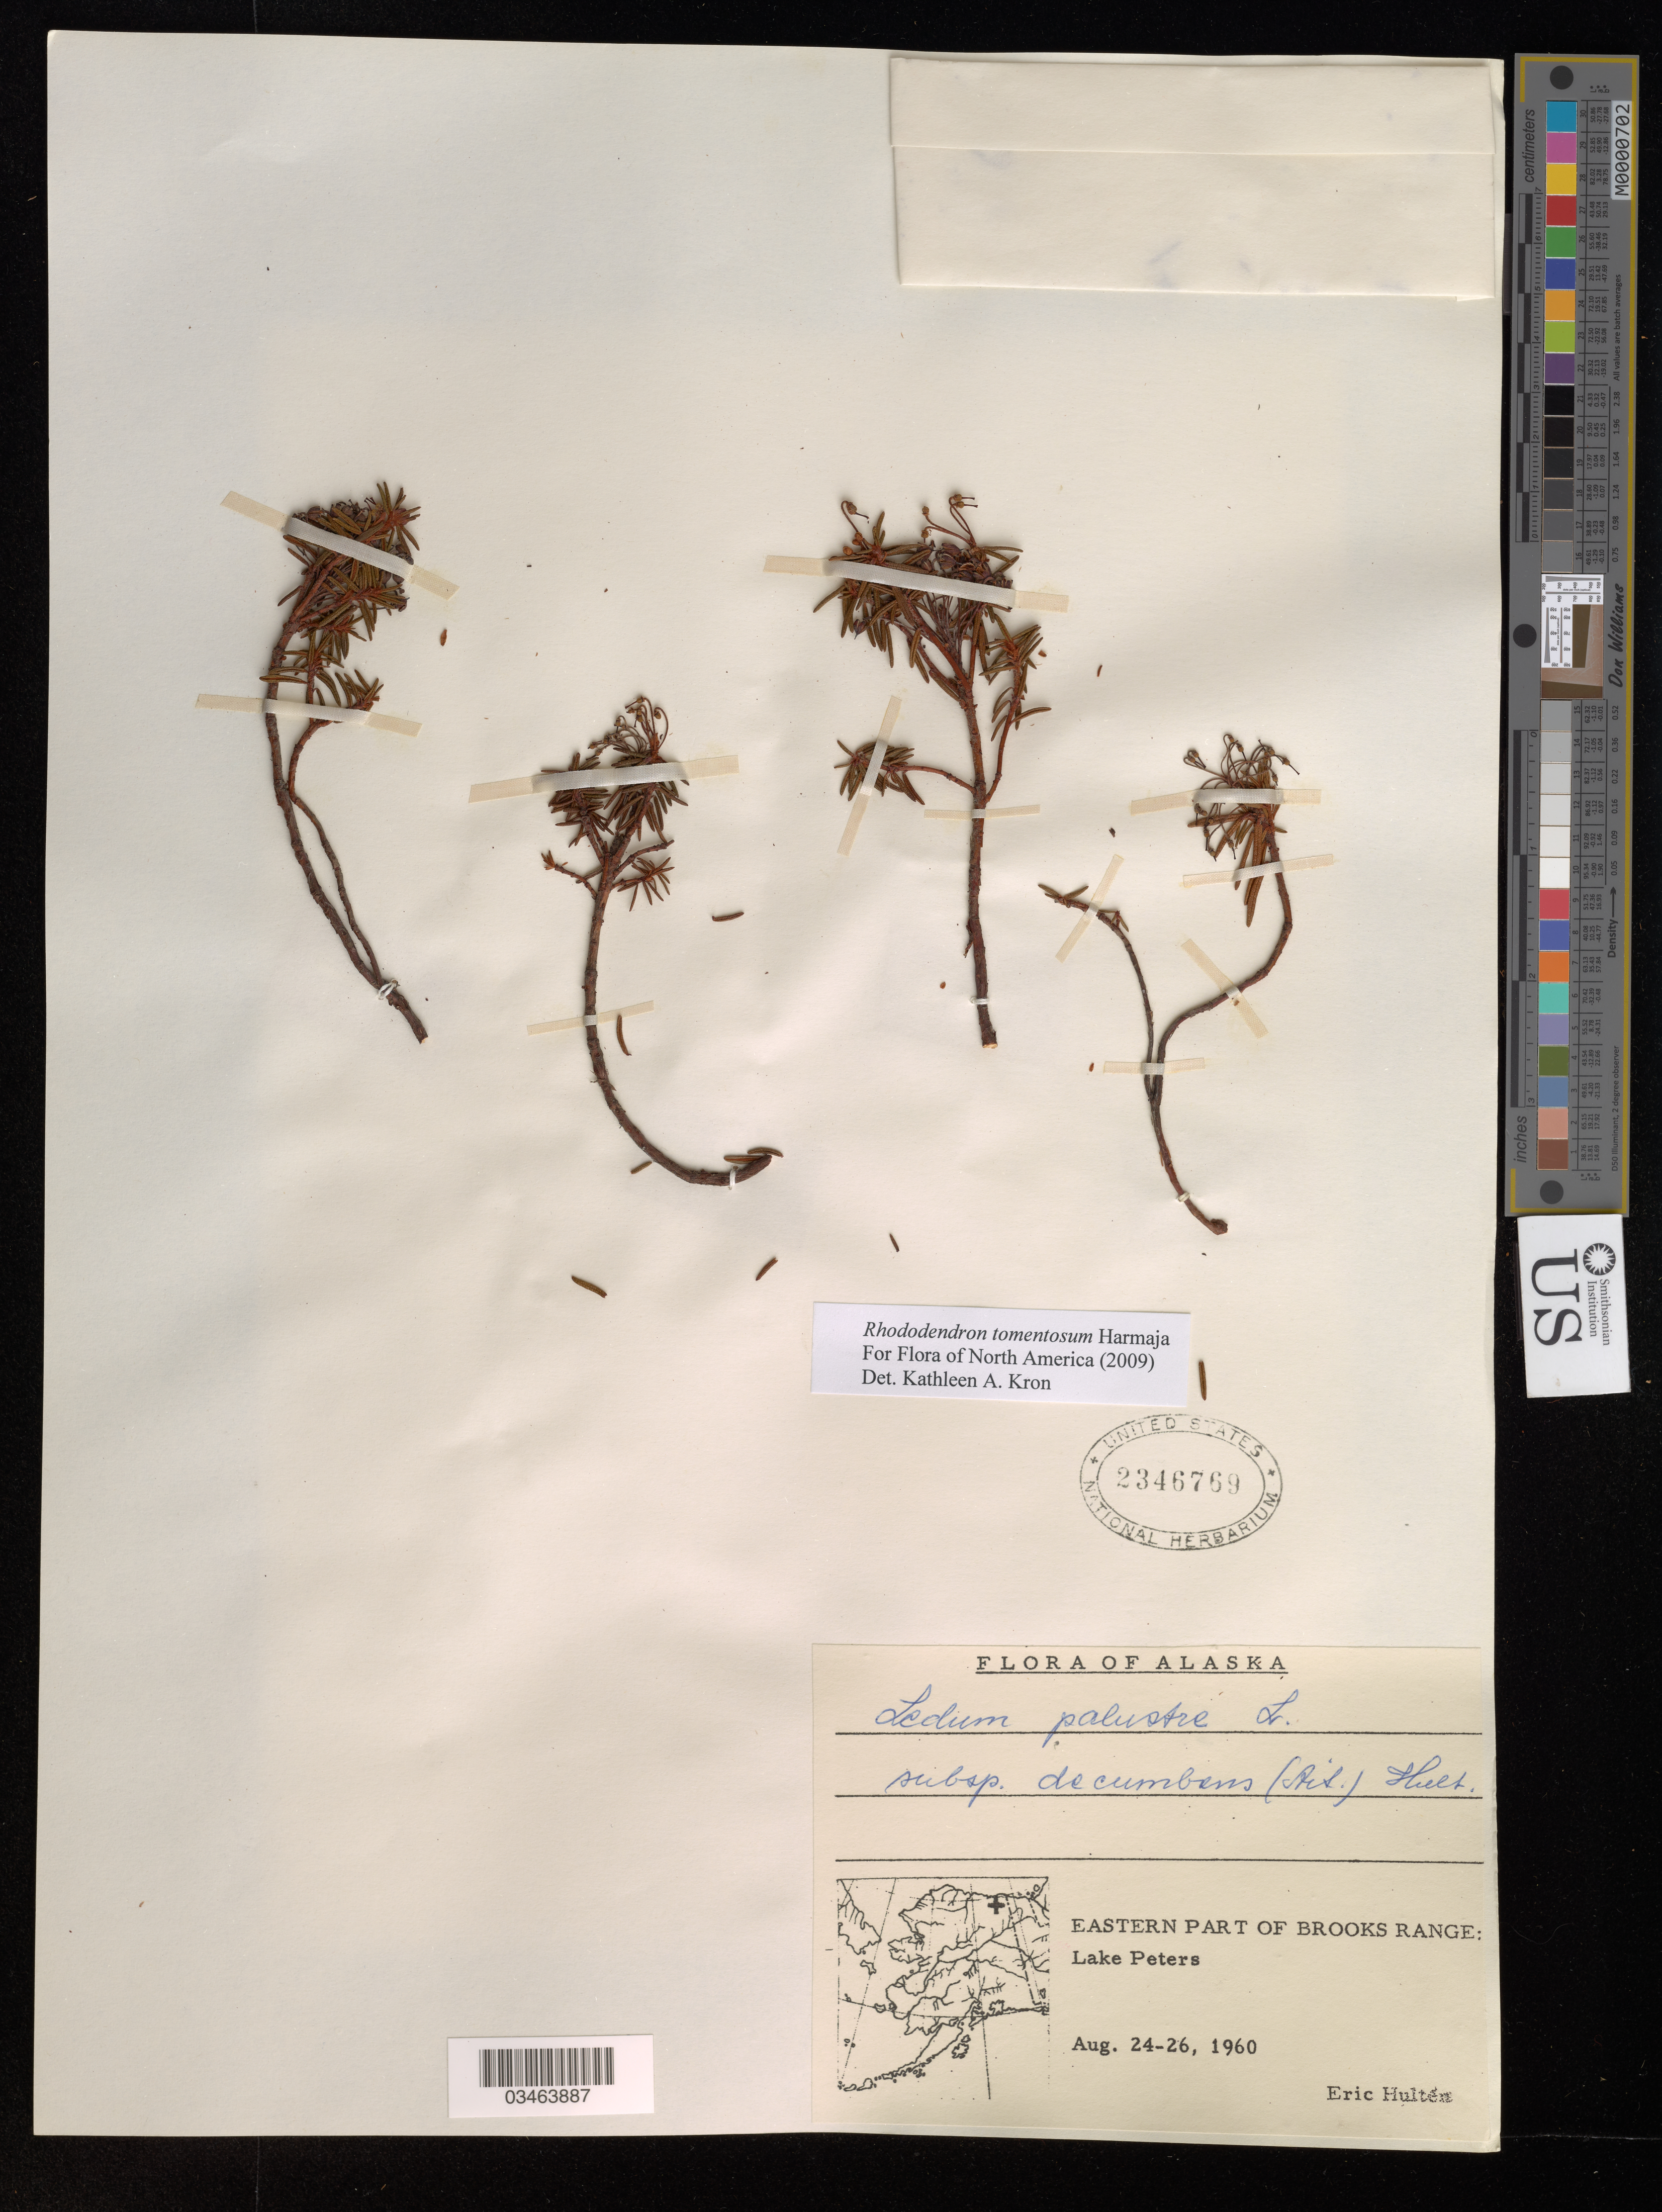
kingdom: Plantae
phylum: Tracheophyta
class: Magnoliopsida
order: Ericales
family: Ericaceae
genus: Rhododendron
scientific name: Rhododendron tomentosum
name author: Harmaja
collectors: E. Hultén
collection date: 1960-08-24/1960-08-26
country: United States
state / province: Alaska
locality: Eastern part of Brooks Range: Lake Peters.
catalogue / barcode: US 2346769